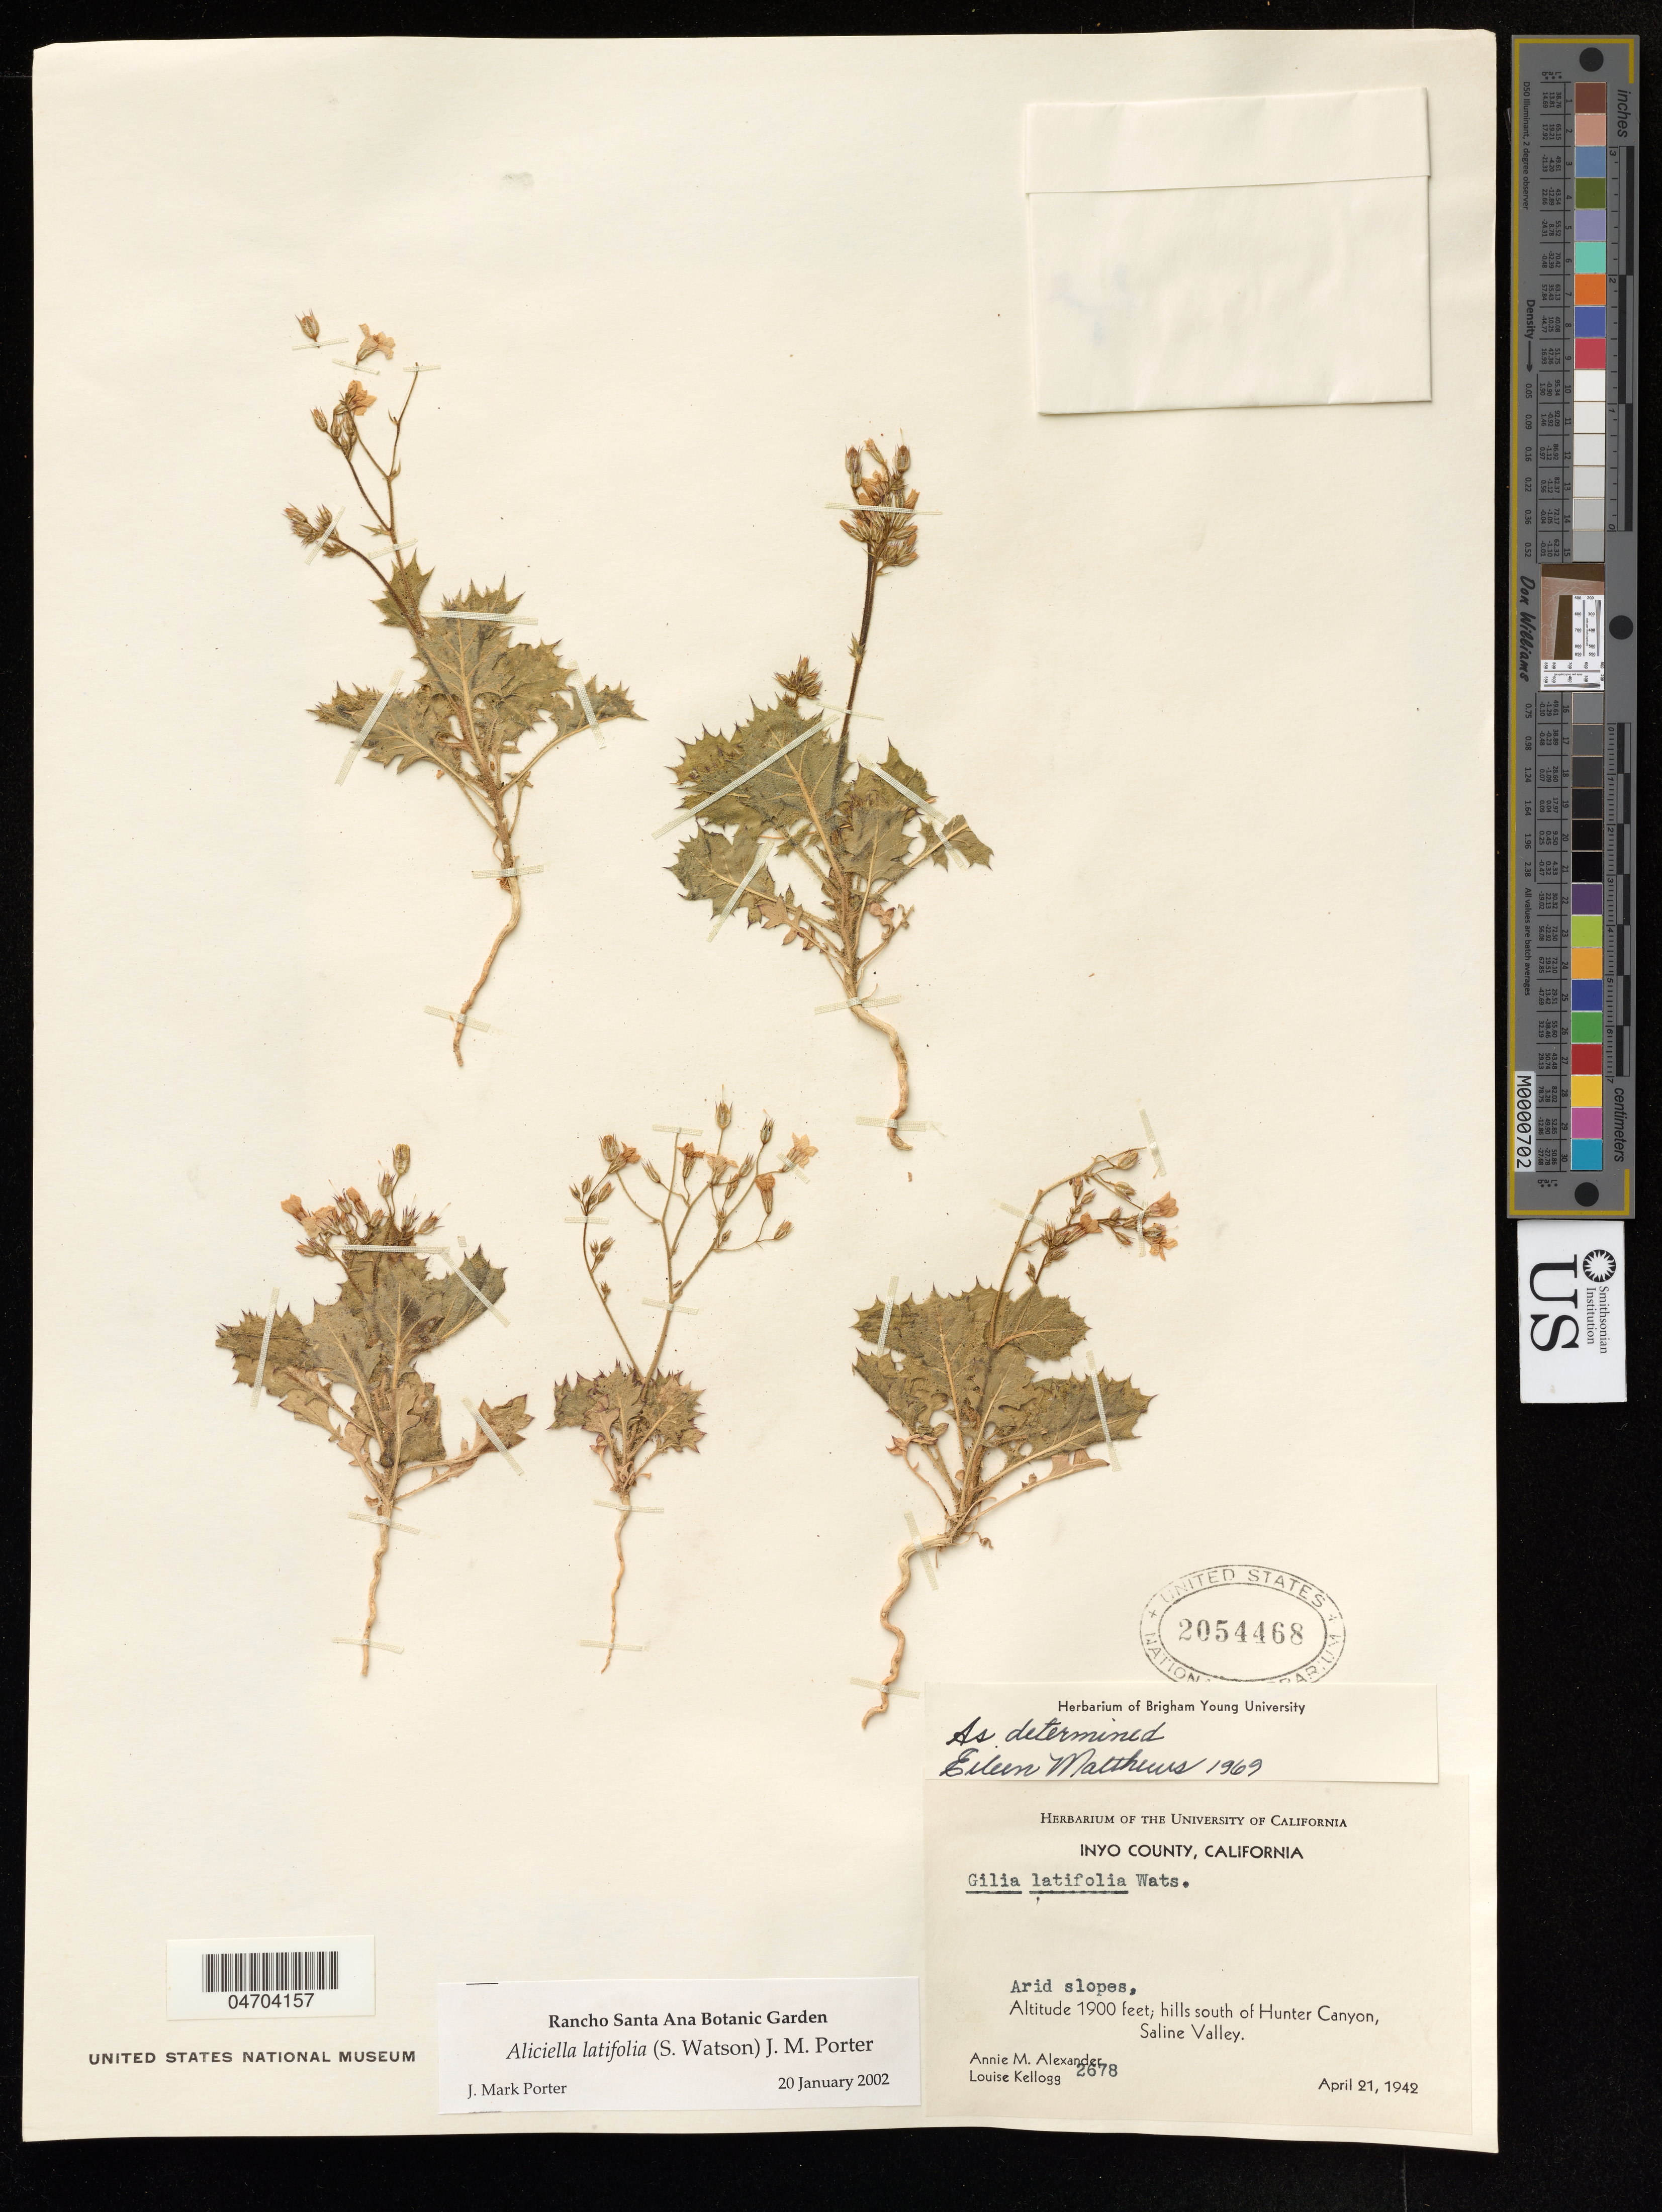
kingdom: Plantae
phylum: Tracheophyta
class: Magnoliopsida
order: Ericales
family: Polemoniaceae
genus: Aliciella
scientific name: Aliciella latifolia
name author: (S. Watson) J.M. Porter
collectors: A. M. Alexander & L. Kellogg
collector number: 2678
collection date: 1942-04-21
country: United States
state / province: California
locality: Inyo County. Hills south of Hunter Canyon, Saline Valley.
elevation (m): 579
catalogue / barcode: US 2054468